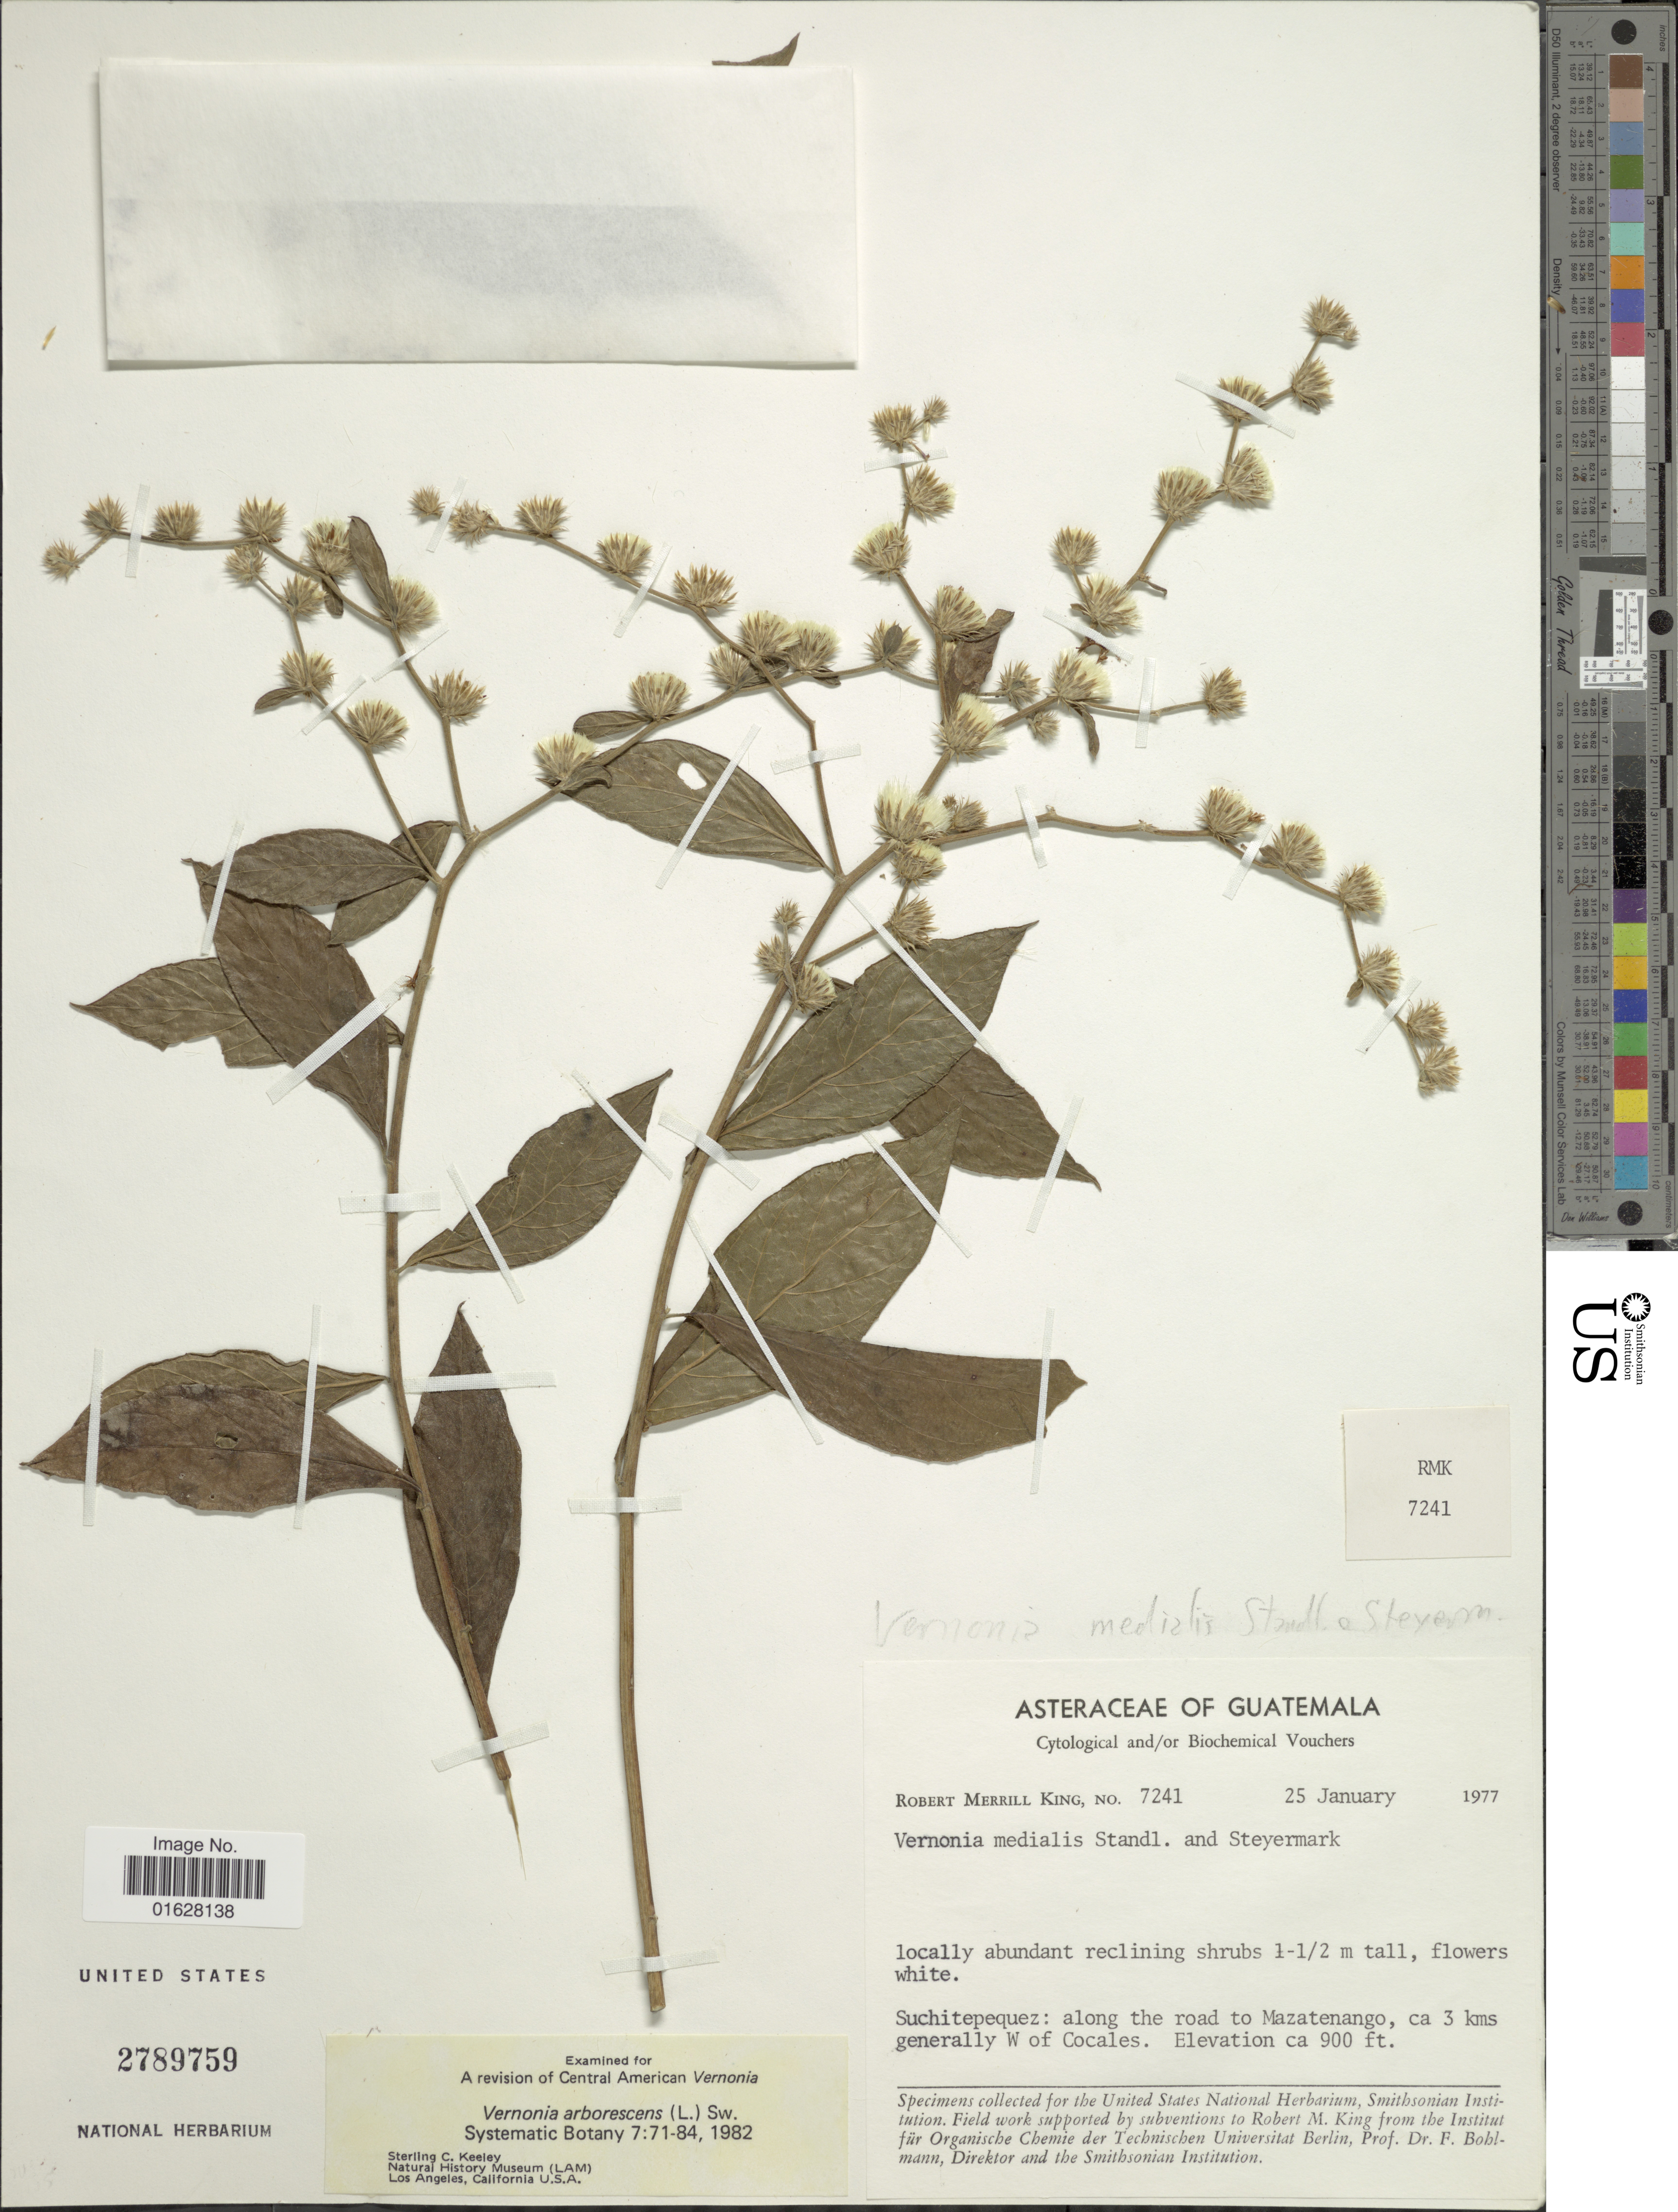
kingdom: Plantae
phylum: Tracheophyta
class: Magnoliopsida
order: Asterales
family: Asteraceae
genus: Lepidaploa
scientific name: Lepidaploa canescens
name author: (Kunth) H. Rob.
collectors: R. M. King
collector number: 7241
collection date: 1977-01-25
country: Guatemala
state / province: Suchitepéquez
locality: Guatemala. Suchitepequez: along the road to Mazatenango, ca 3 kms generally W of Cocales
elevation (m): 274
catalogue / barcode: US 2789759